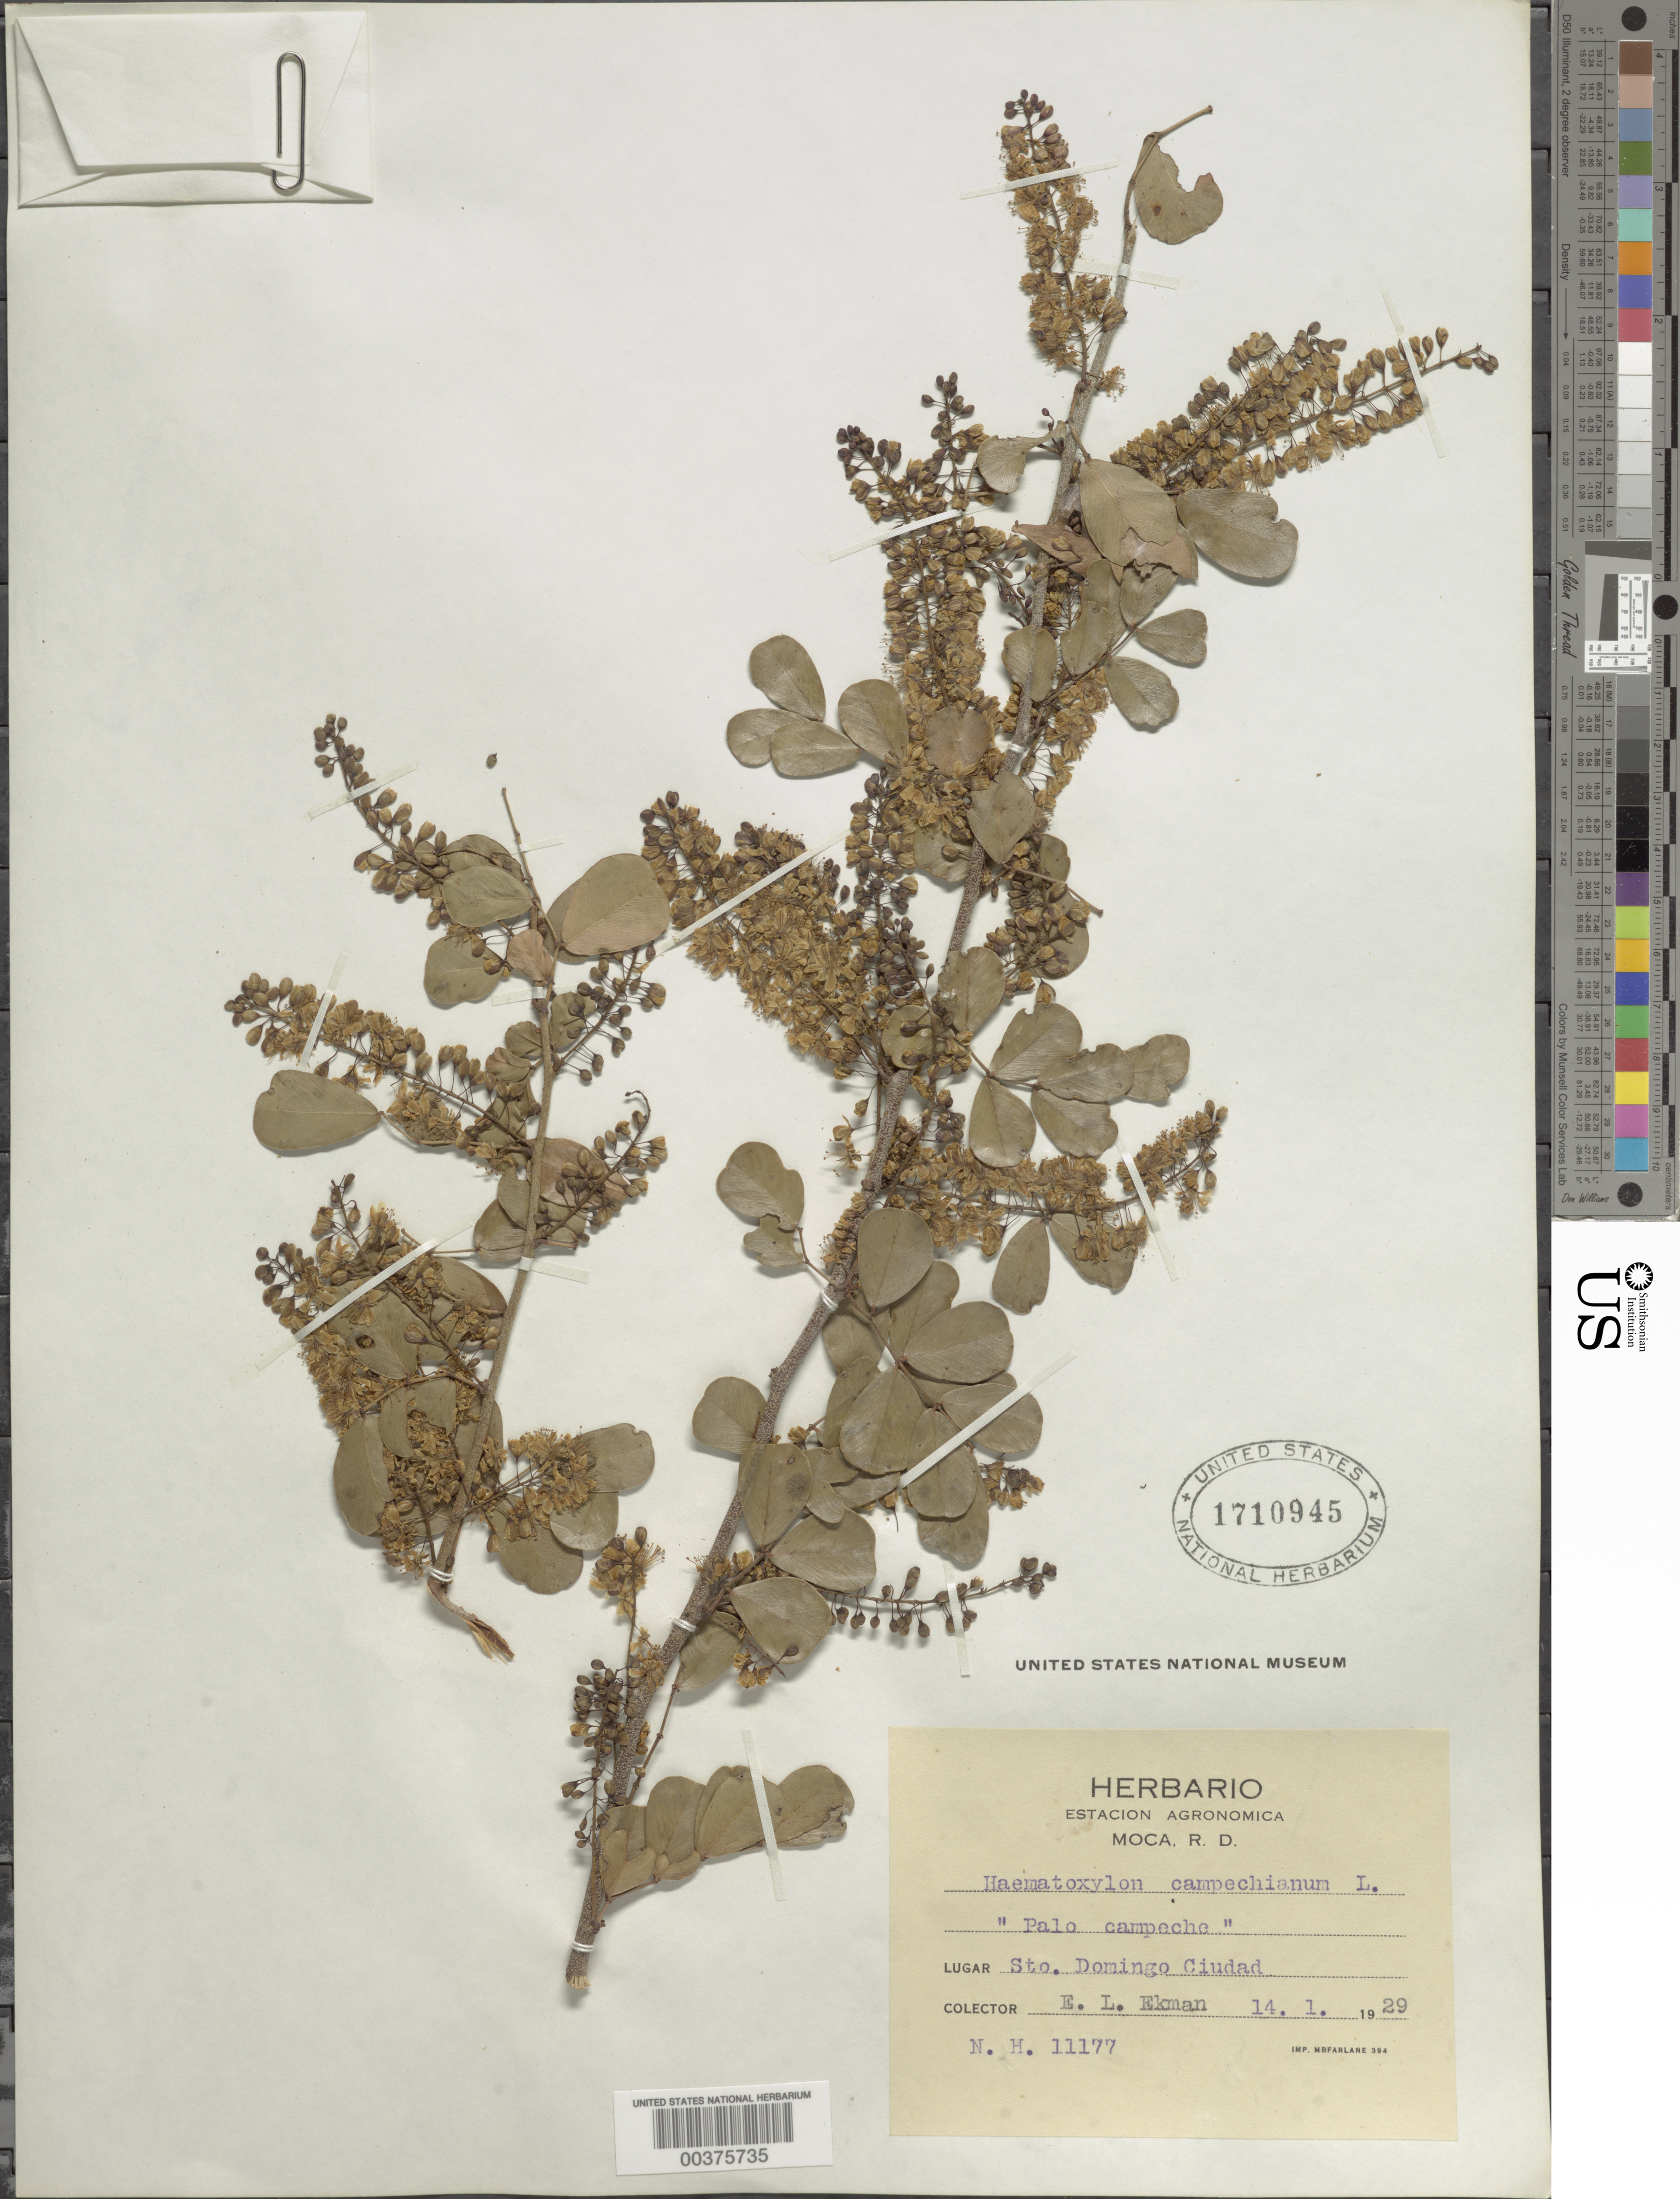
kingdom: Plantae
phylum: Tracheophyta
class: Magnoliopsida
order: Fabales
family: Fabaceae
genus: Haematoxylum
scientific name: Haematoxylum campechianum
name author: L.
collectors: E. L. Ekman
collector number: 11177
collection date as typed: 14 Jan 1929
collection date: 1929-01-14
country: Dominican Republic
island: Hispaniola Island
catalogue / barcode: US 1710945